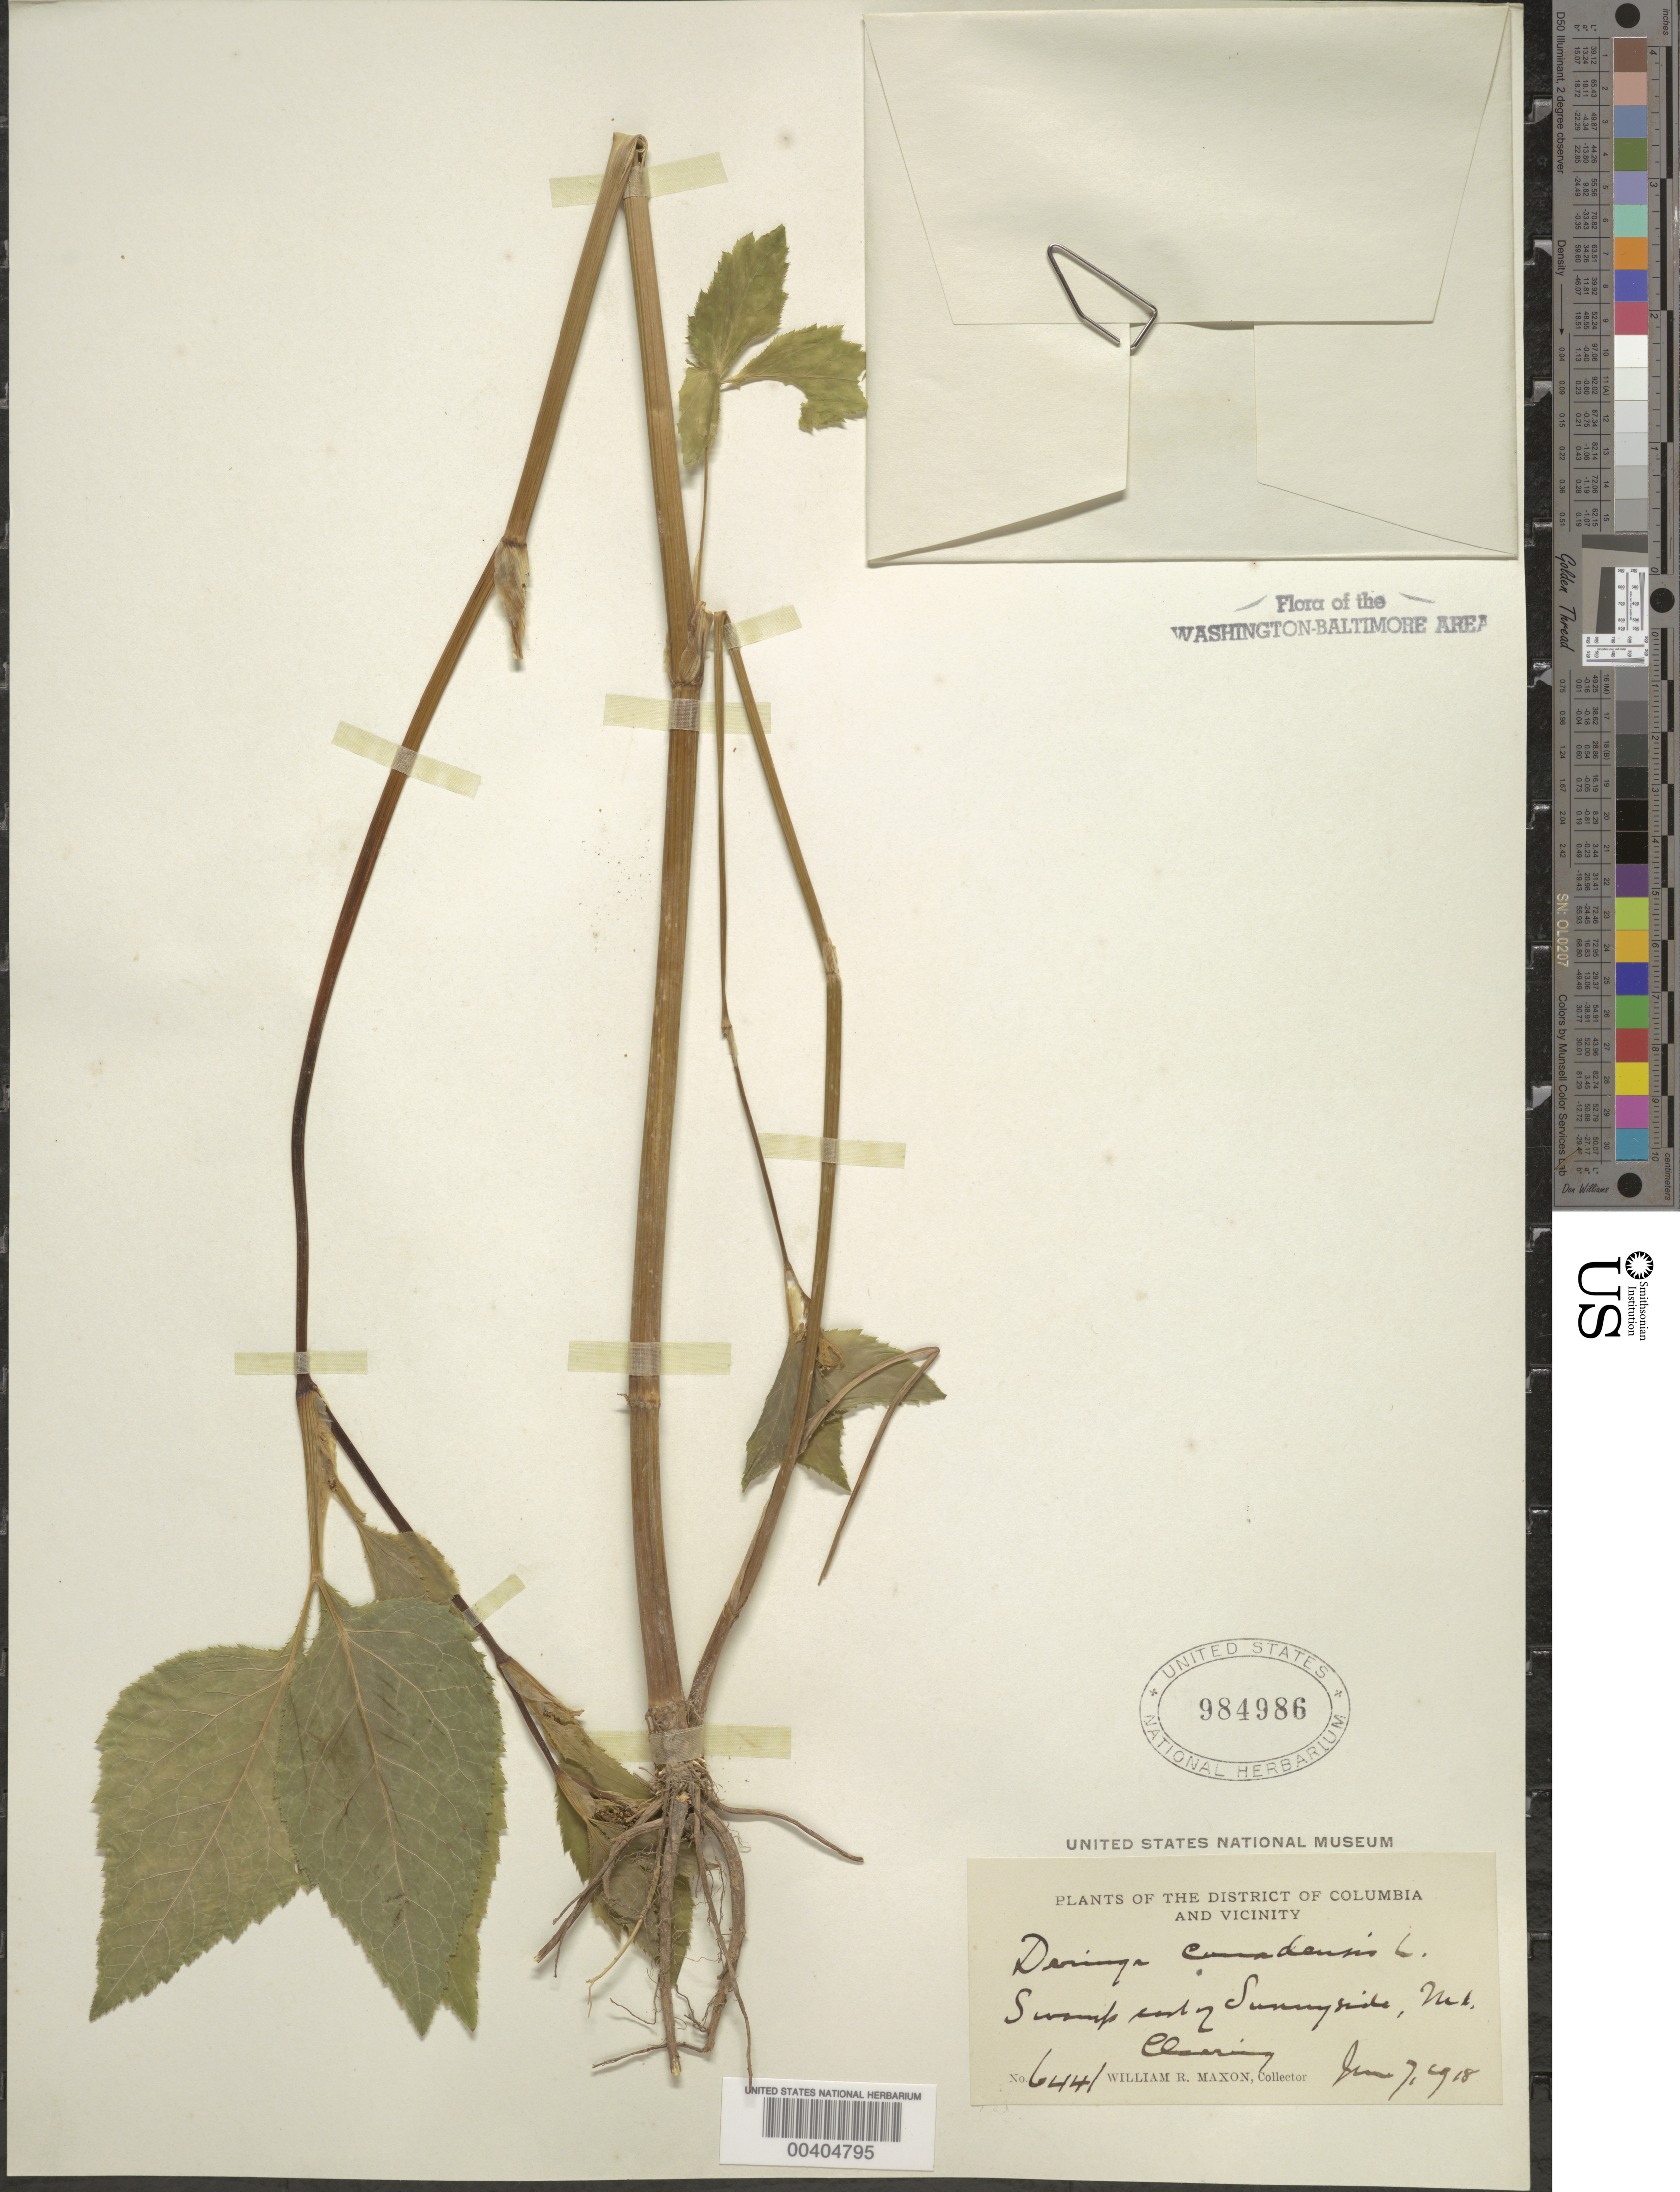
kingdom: Plantae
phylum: Tracheophyta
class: Magnoliopsida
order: Apiales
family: Apiaceae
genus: Cryptotaenia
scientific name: Cryptotaenia canadensis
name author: (L.) DC.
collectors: W. R. Maxon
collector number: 6441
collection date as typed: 07 Jun 1918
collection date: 1918-06-07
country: United States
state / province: Maryland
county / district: Prince George's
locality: East of Sunnyside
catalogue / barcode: US 984986